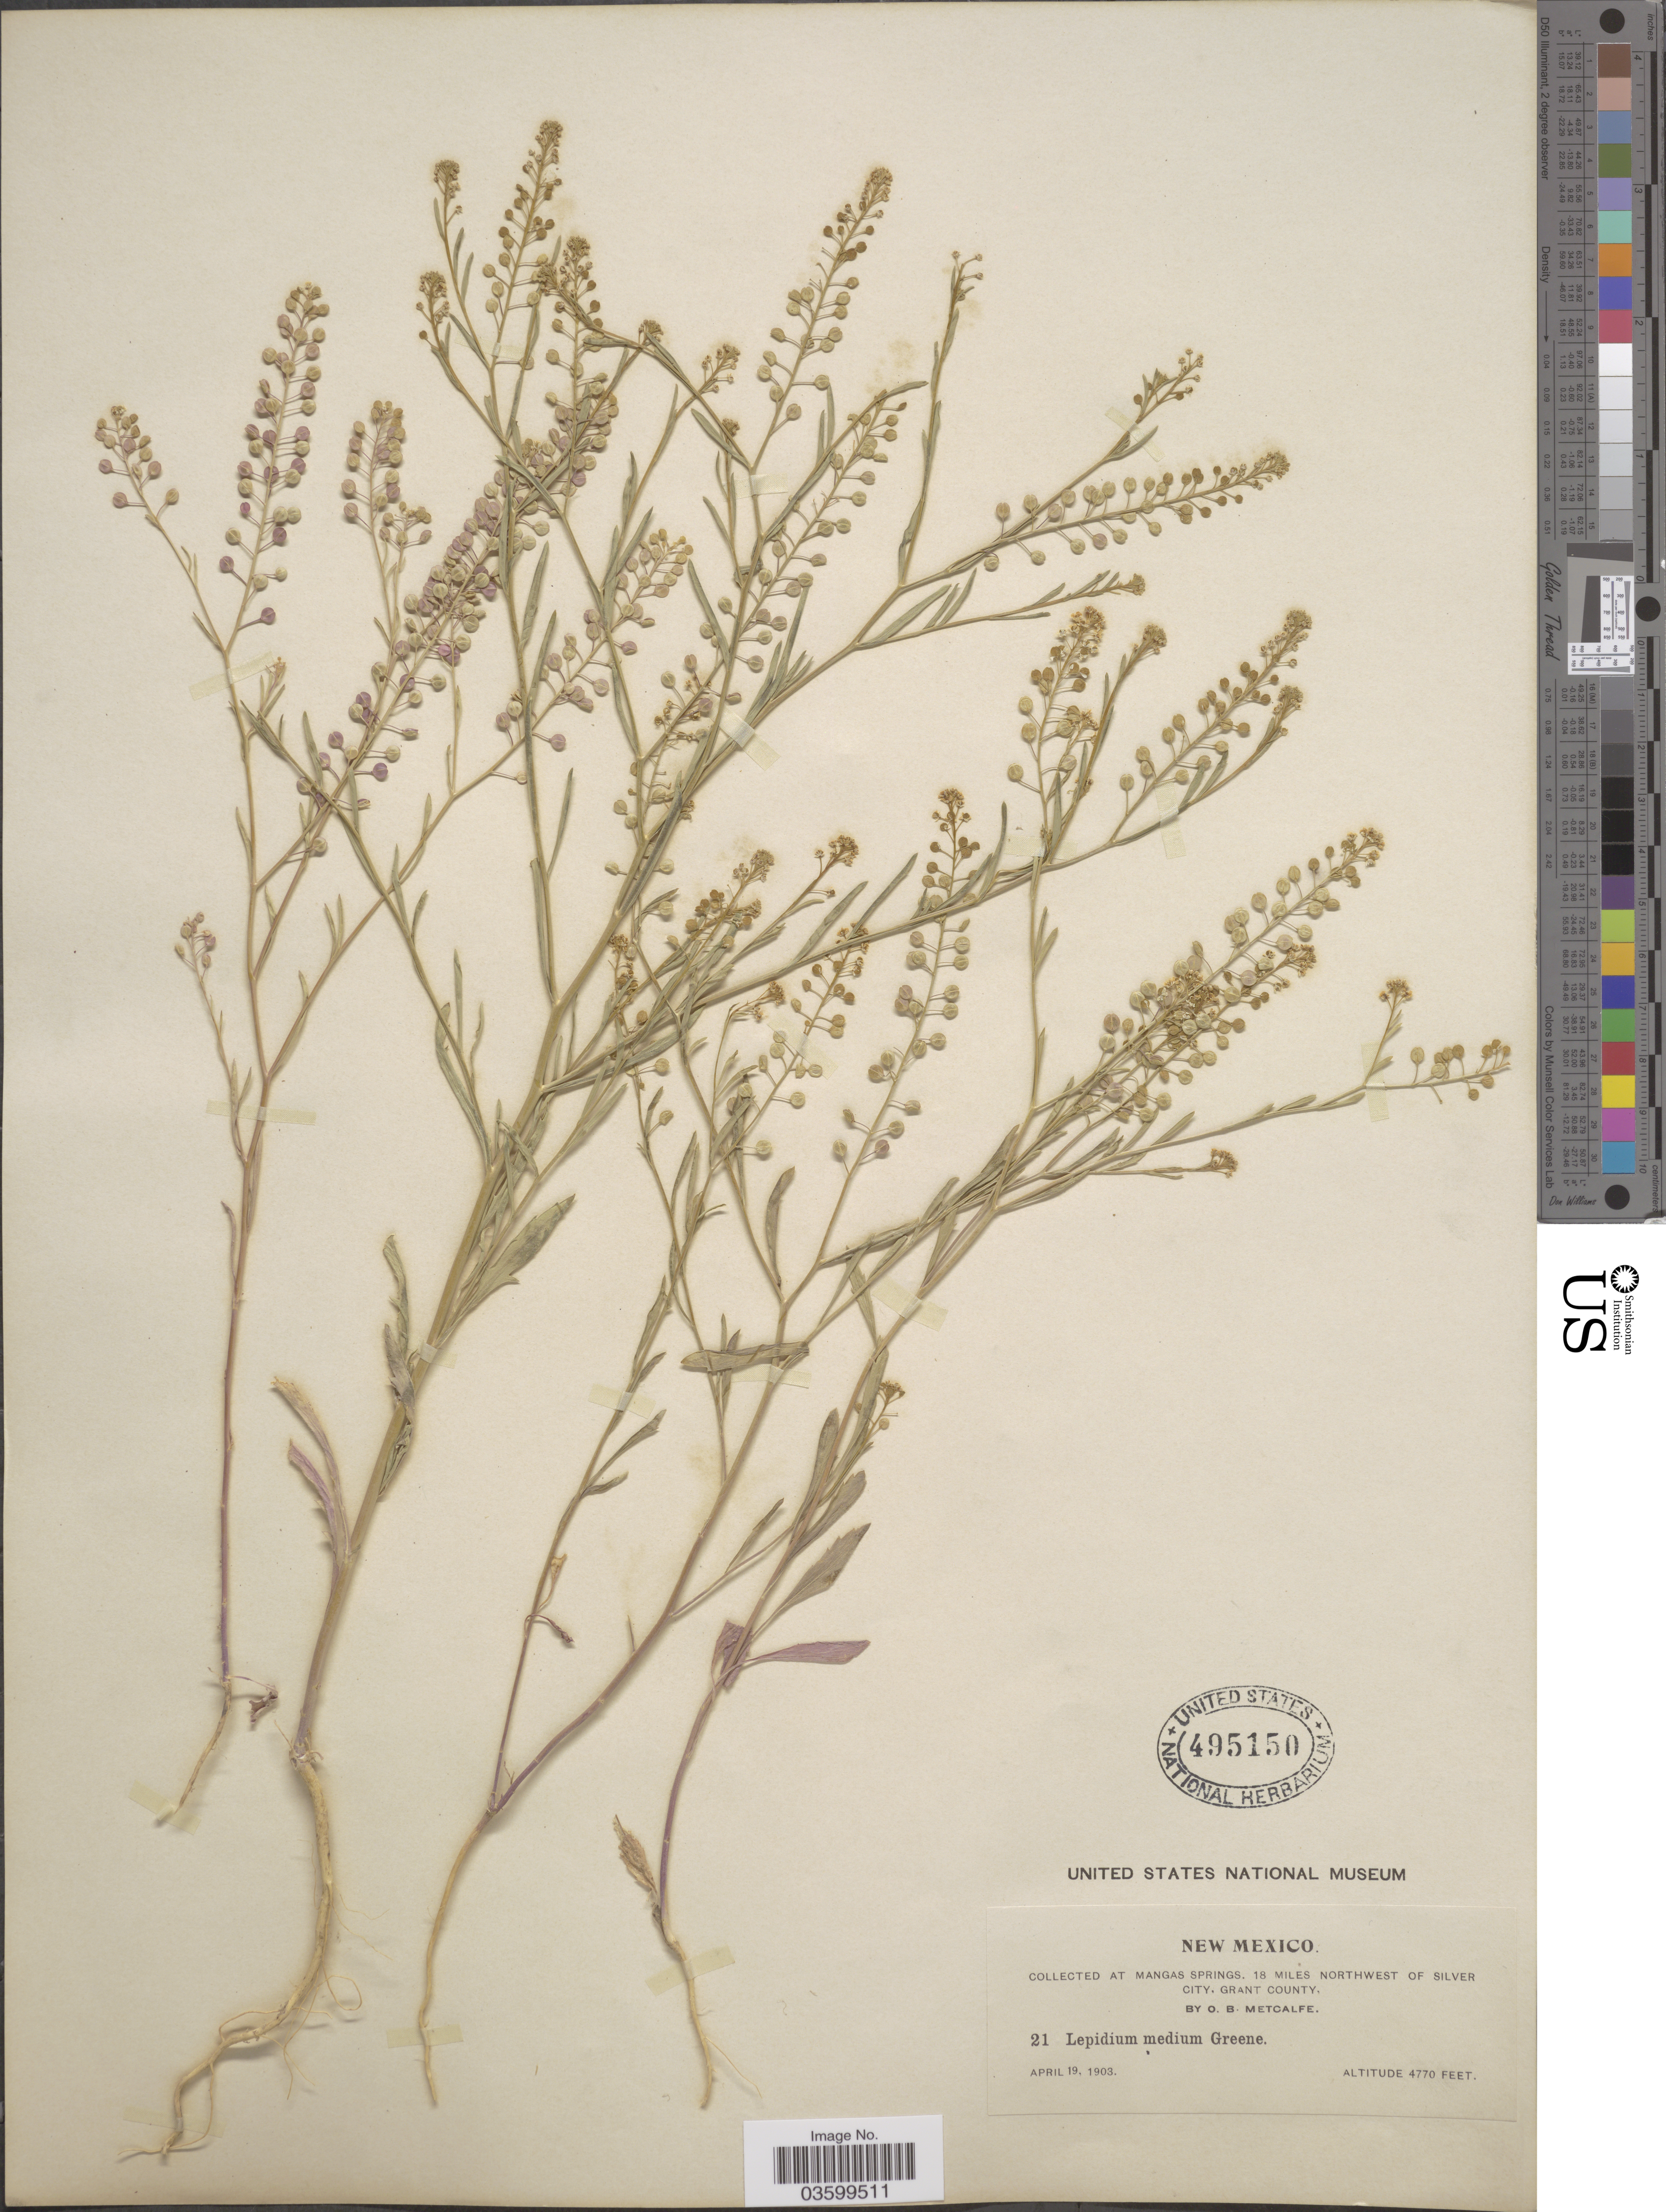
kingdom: Plantae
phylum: Tracheophyta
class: Magnoliopsida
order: Brassicales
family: Brassicaceae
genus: Lepidium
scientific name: Lepidium virginicum var. medium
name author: (Greene) C.L. Hitchc.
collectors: O. B. Metcalfe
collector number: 21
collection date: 1903-04-19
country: United States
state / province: New Mexico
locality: Mangas Springs, 18 miles northwest of Silver City, Grant County.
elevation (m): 1454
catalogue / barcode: US 495150